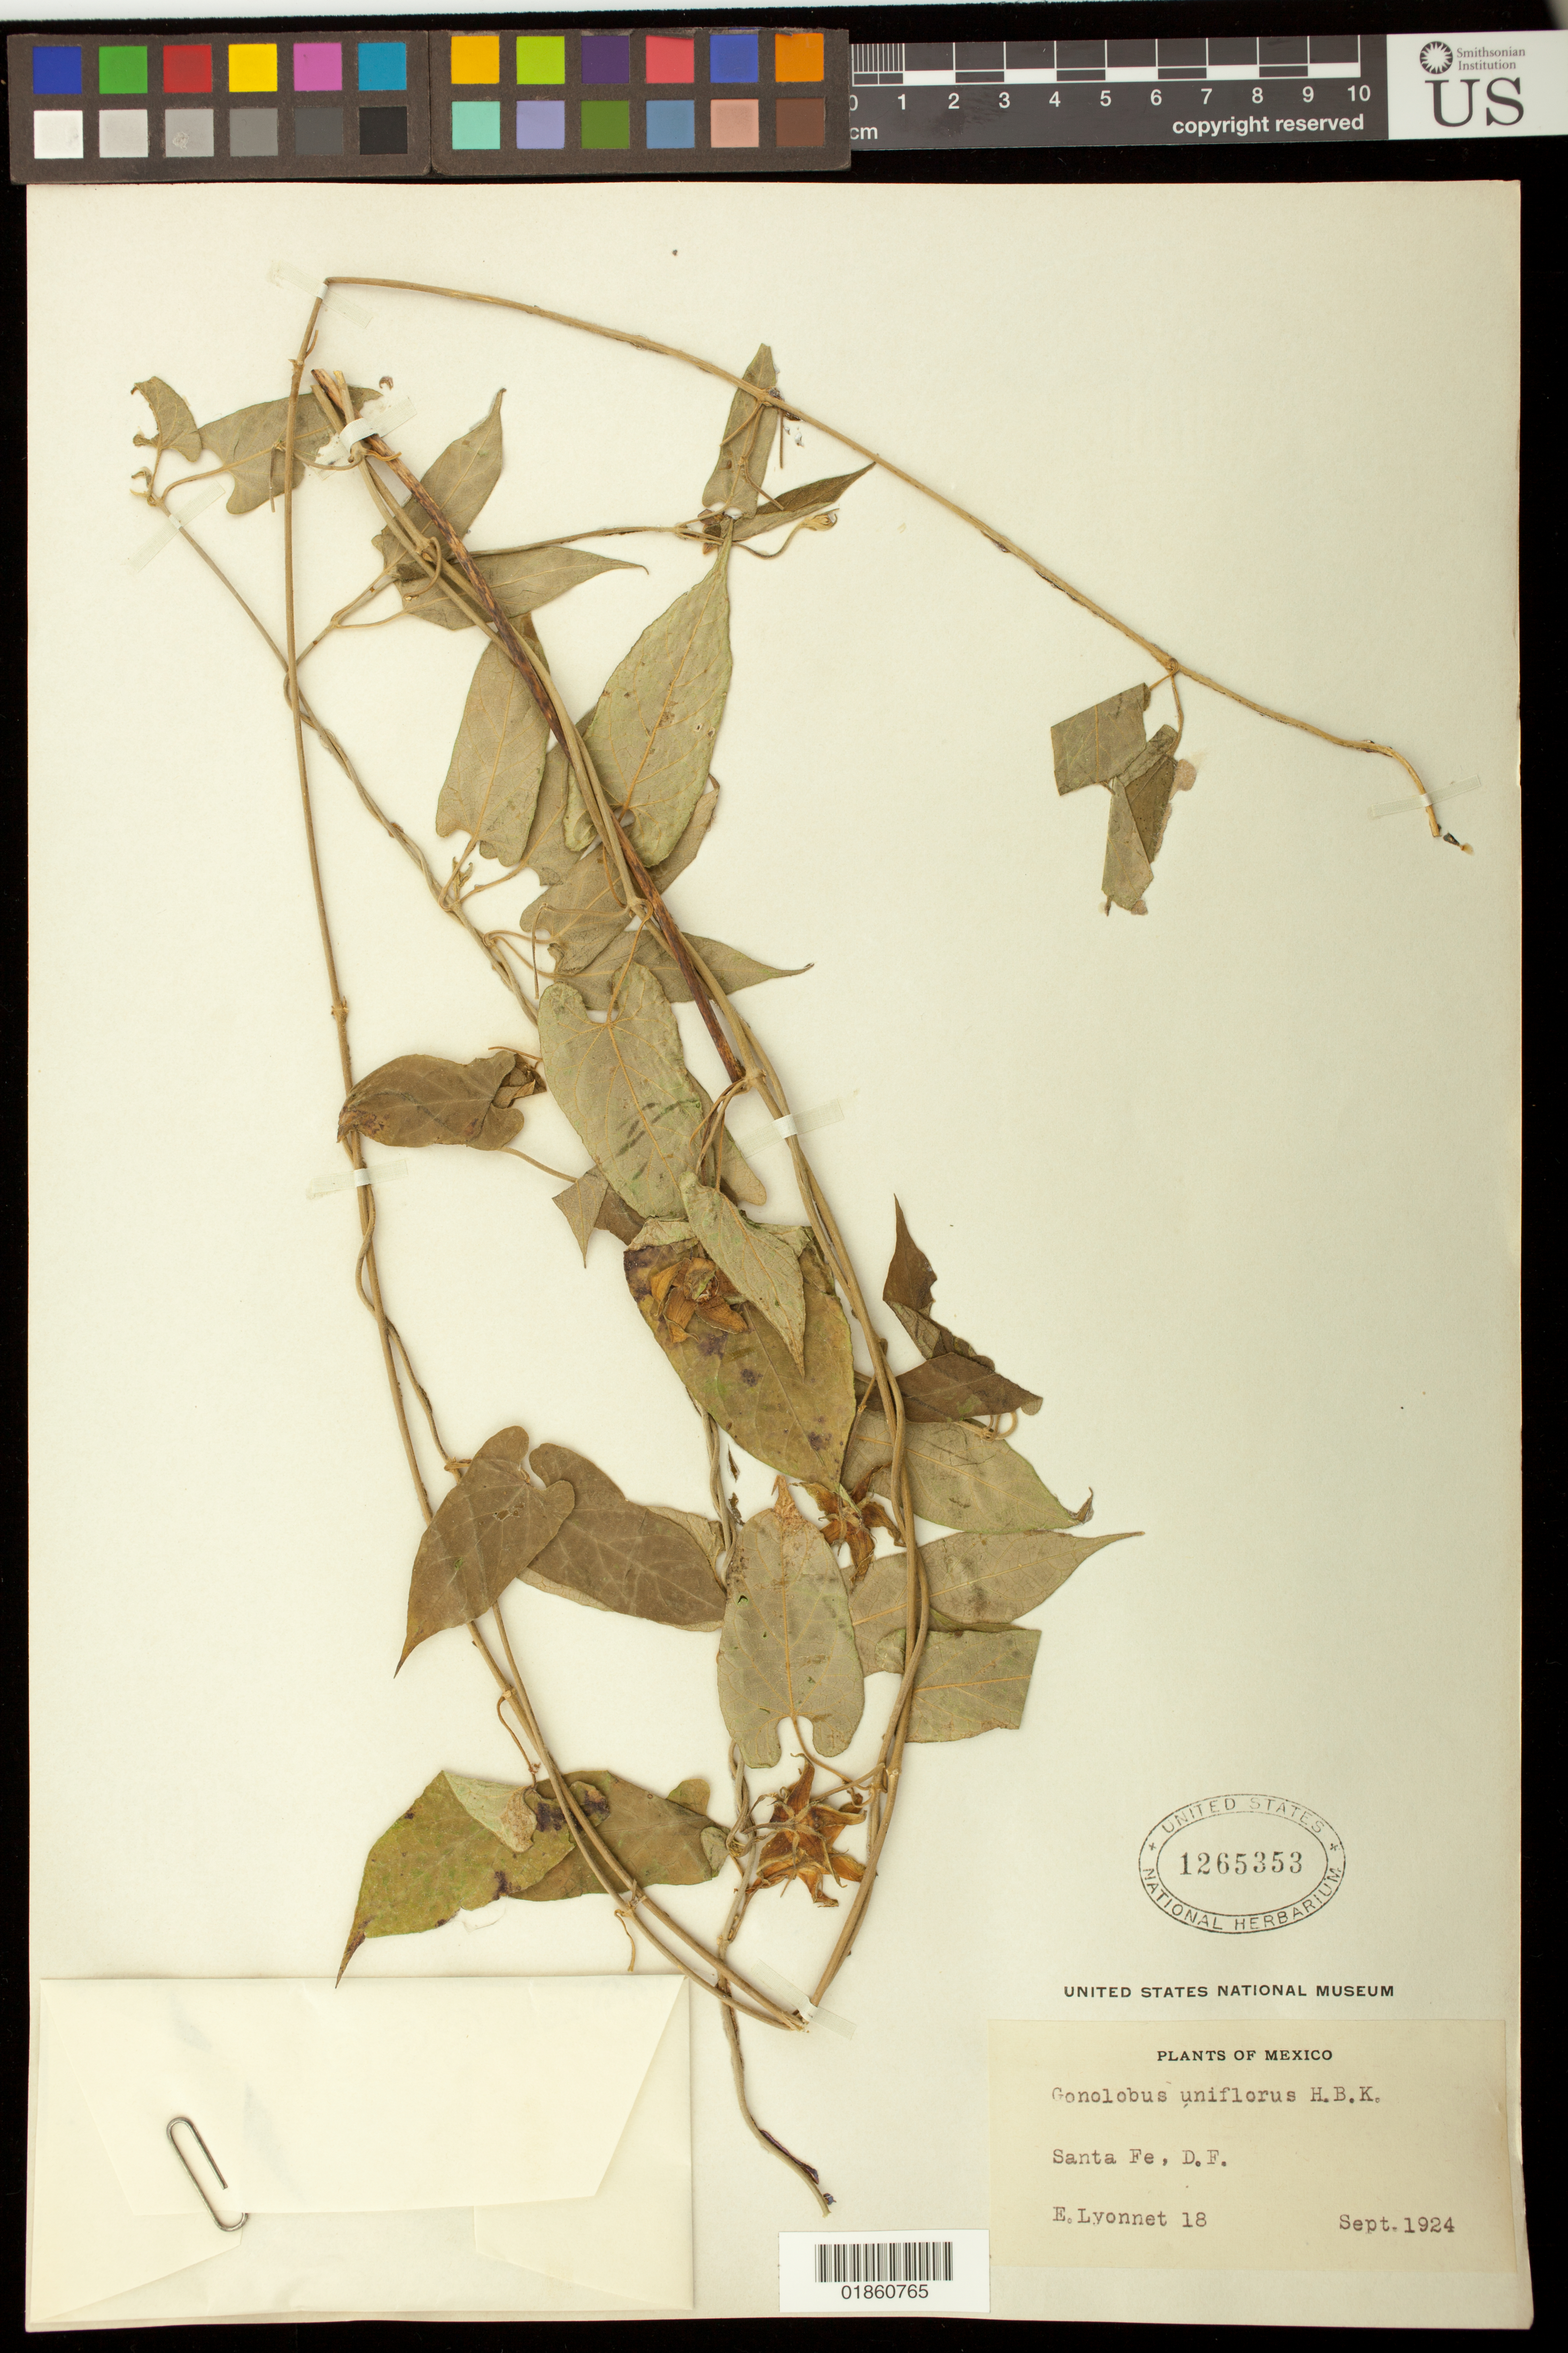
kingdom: Plantae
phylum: Tracheophyta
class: Magnoliopsida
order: Gentianales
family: Apocynaceae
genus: Gonolobus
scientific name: Gonolobus uniflorus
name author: Kunth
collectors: Bro. E. Lyonnet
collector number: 18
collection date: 1924-09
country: Mexico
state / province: Distrito Federal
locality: Santa Fe, D.F.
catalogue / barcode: US 1265353